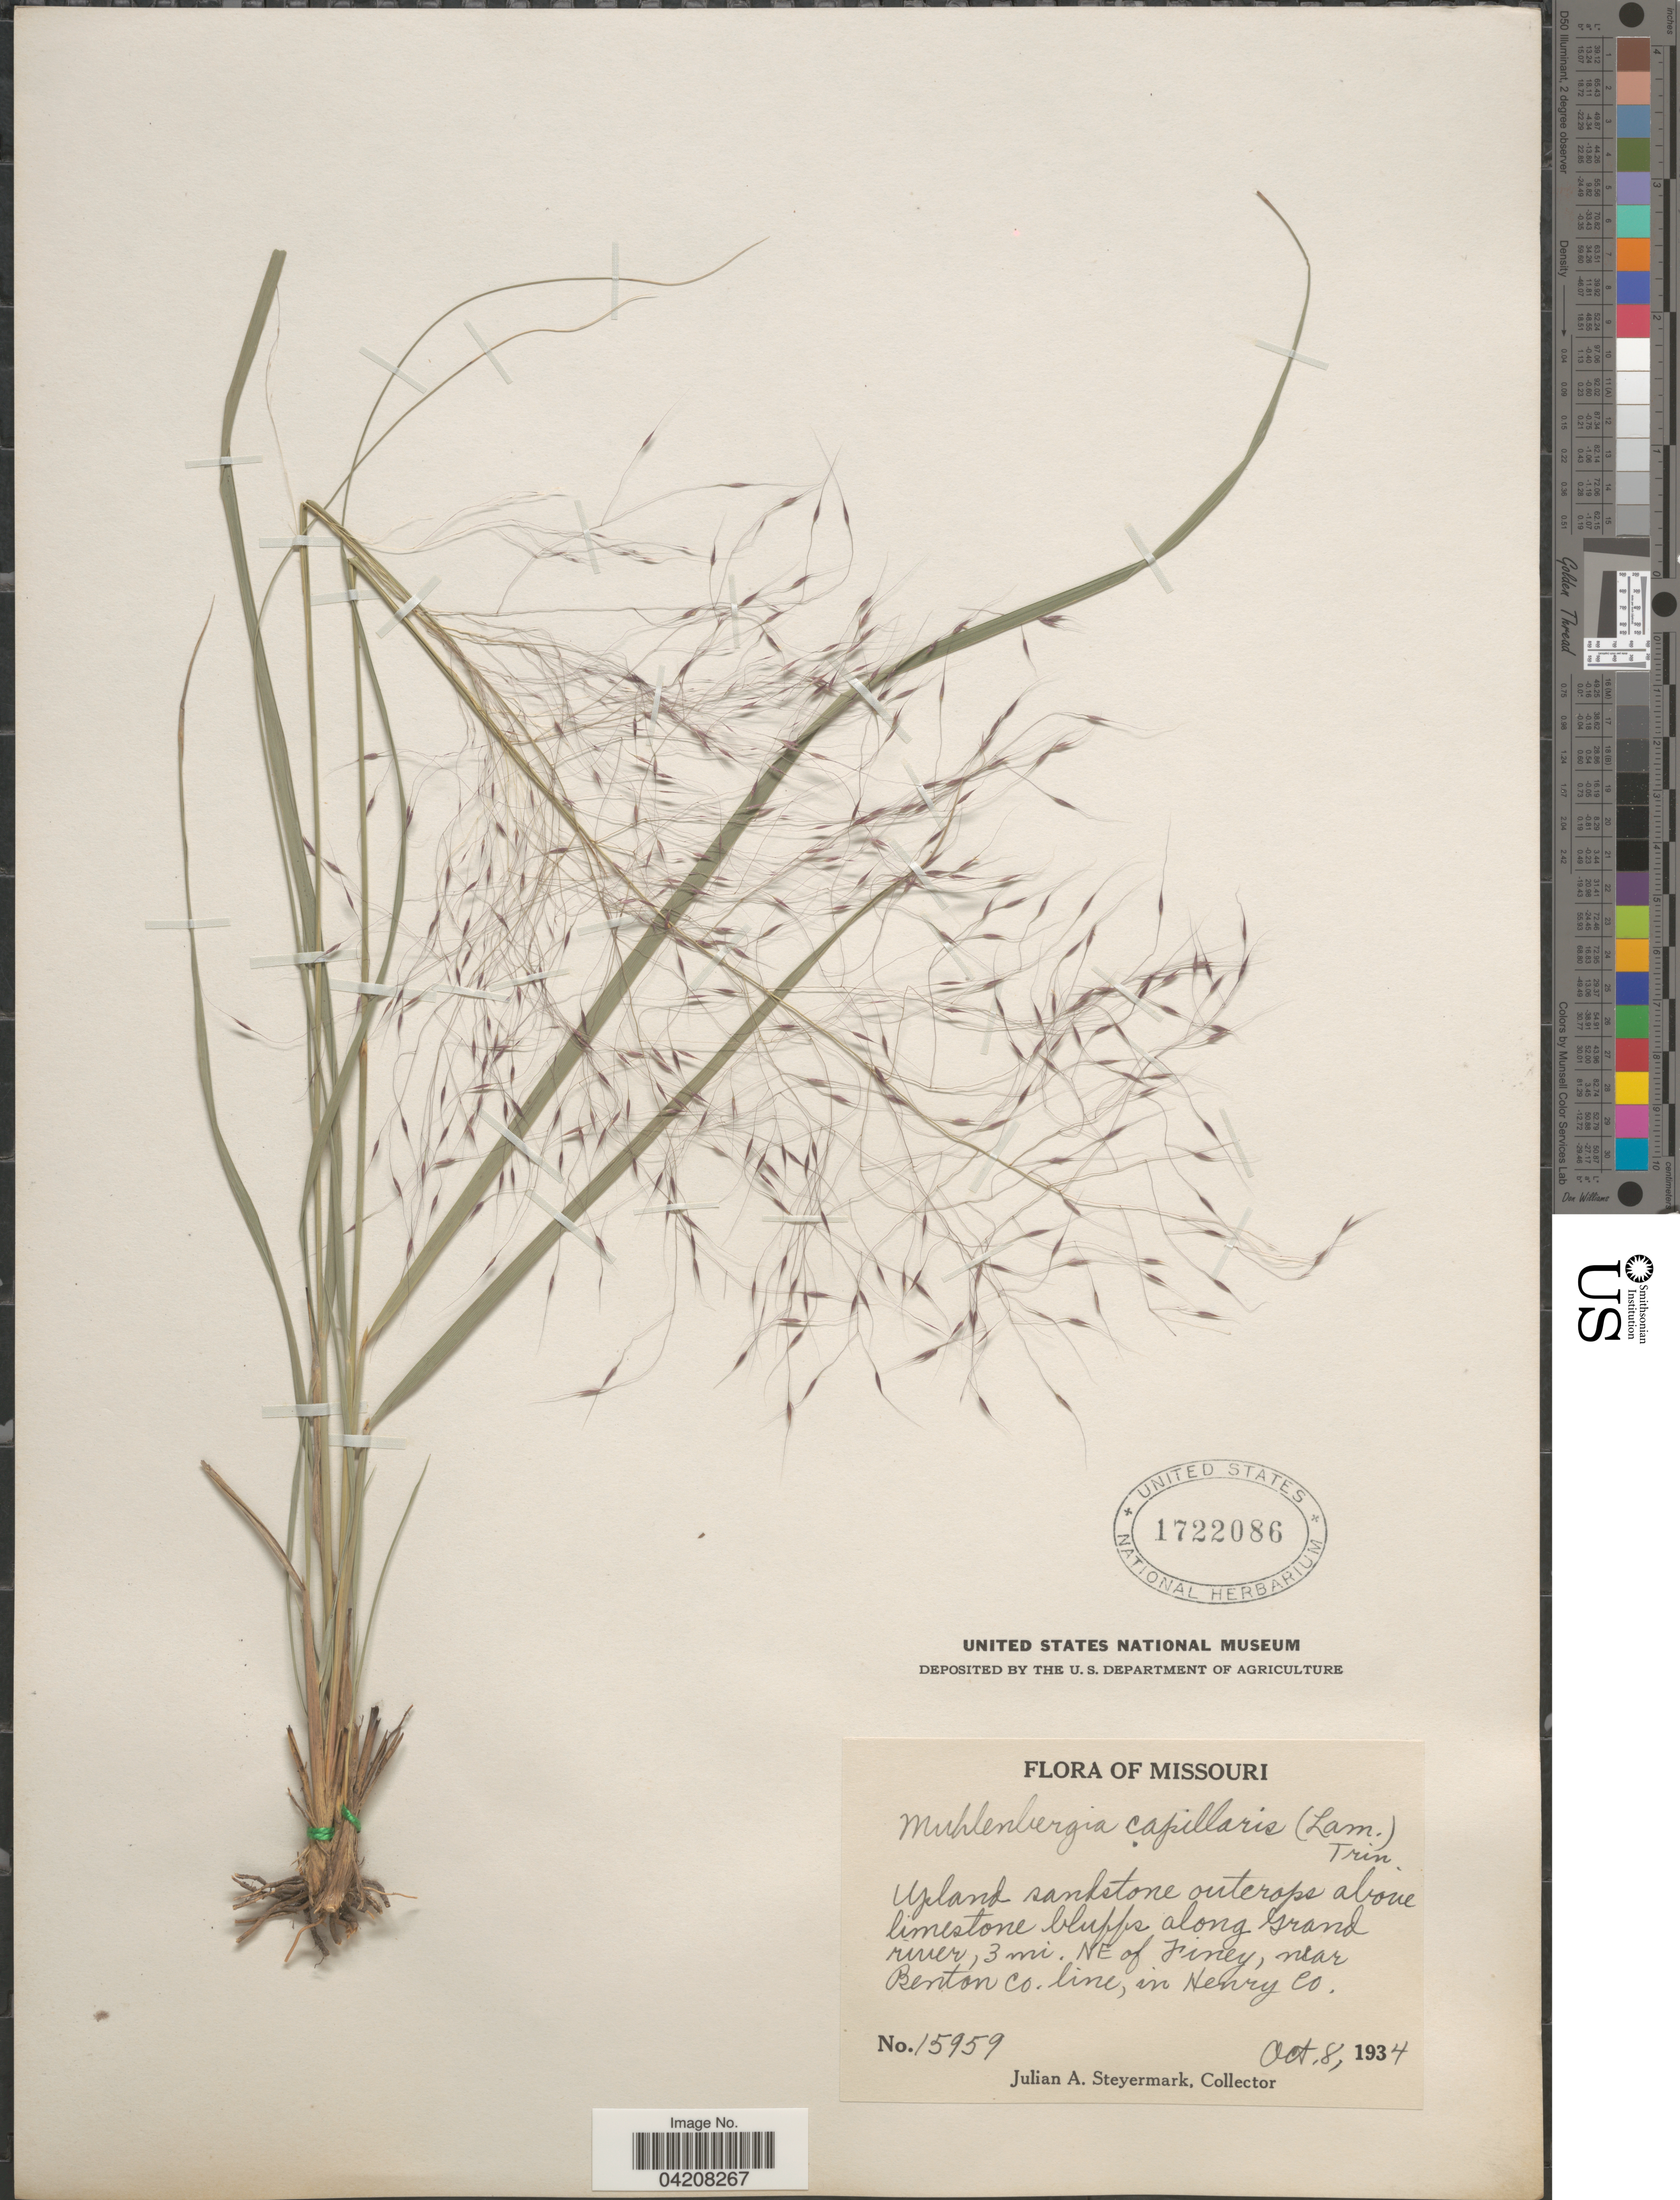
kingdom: Plantae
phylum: Tracheophyta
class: Liliopsida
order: Poales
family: Poaceae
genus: Muhlenbergia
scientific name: Muhlenbergia capillaris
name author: (Lam.) Trin.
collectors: J. Steyermark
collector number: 15959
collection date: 1934-10-08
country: United States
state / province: Missouri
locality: Upland sandstone outcrops above limestone bluffs along Grand river, 3 mi. NE of Finey, near Benton Co. line, in Henry Co.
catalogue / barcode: US 1722086